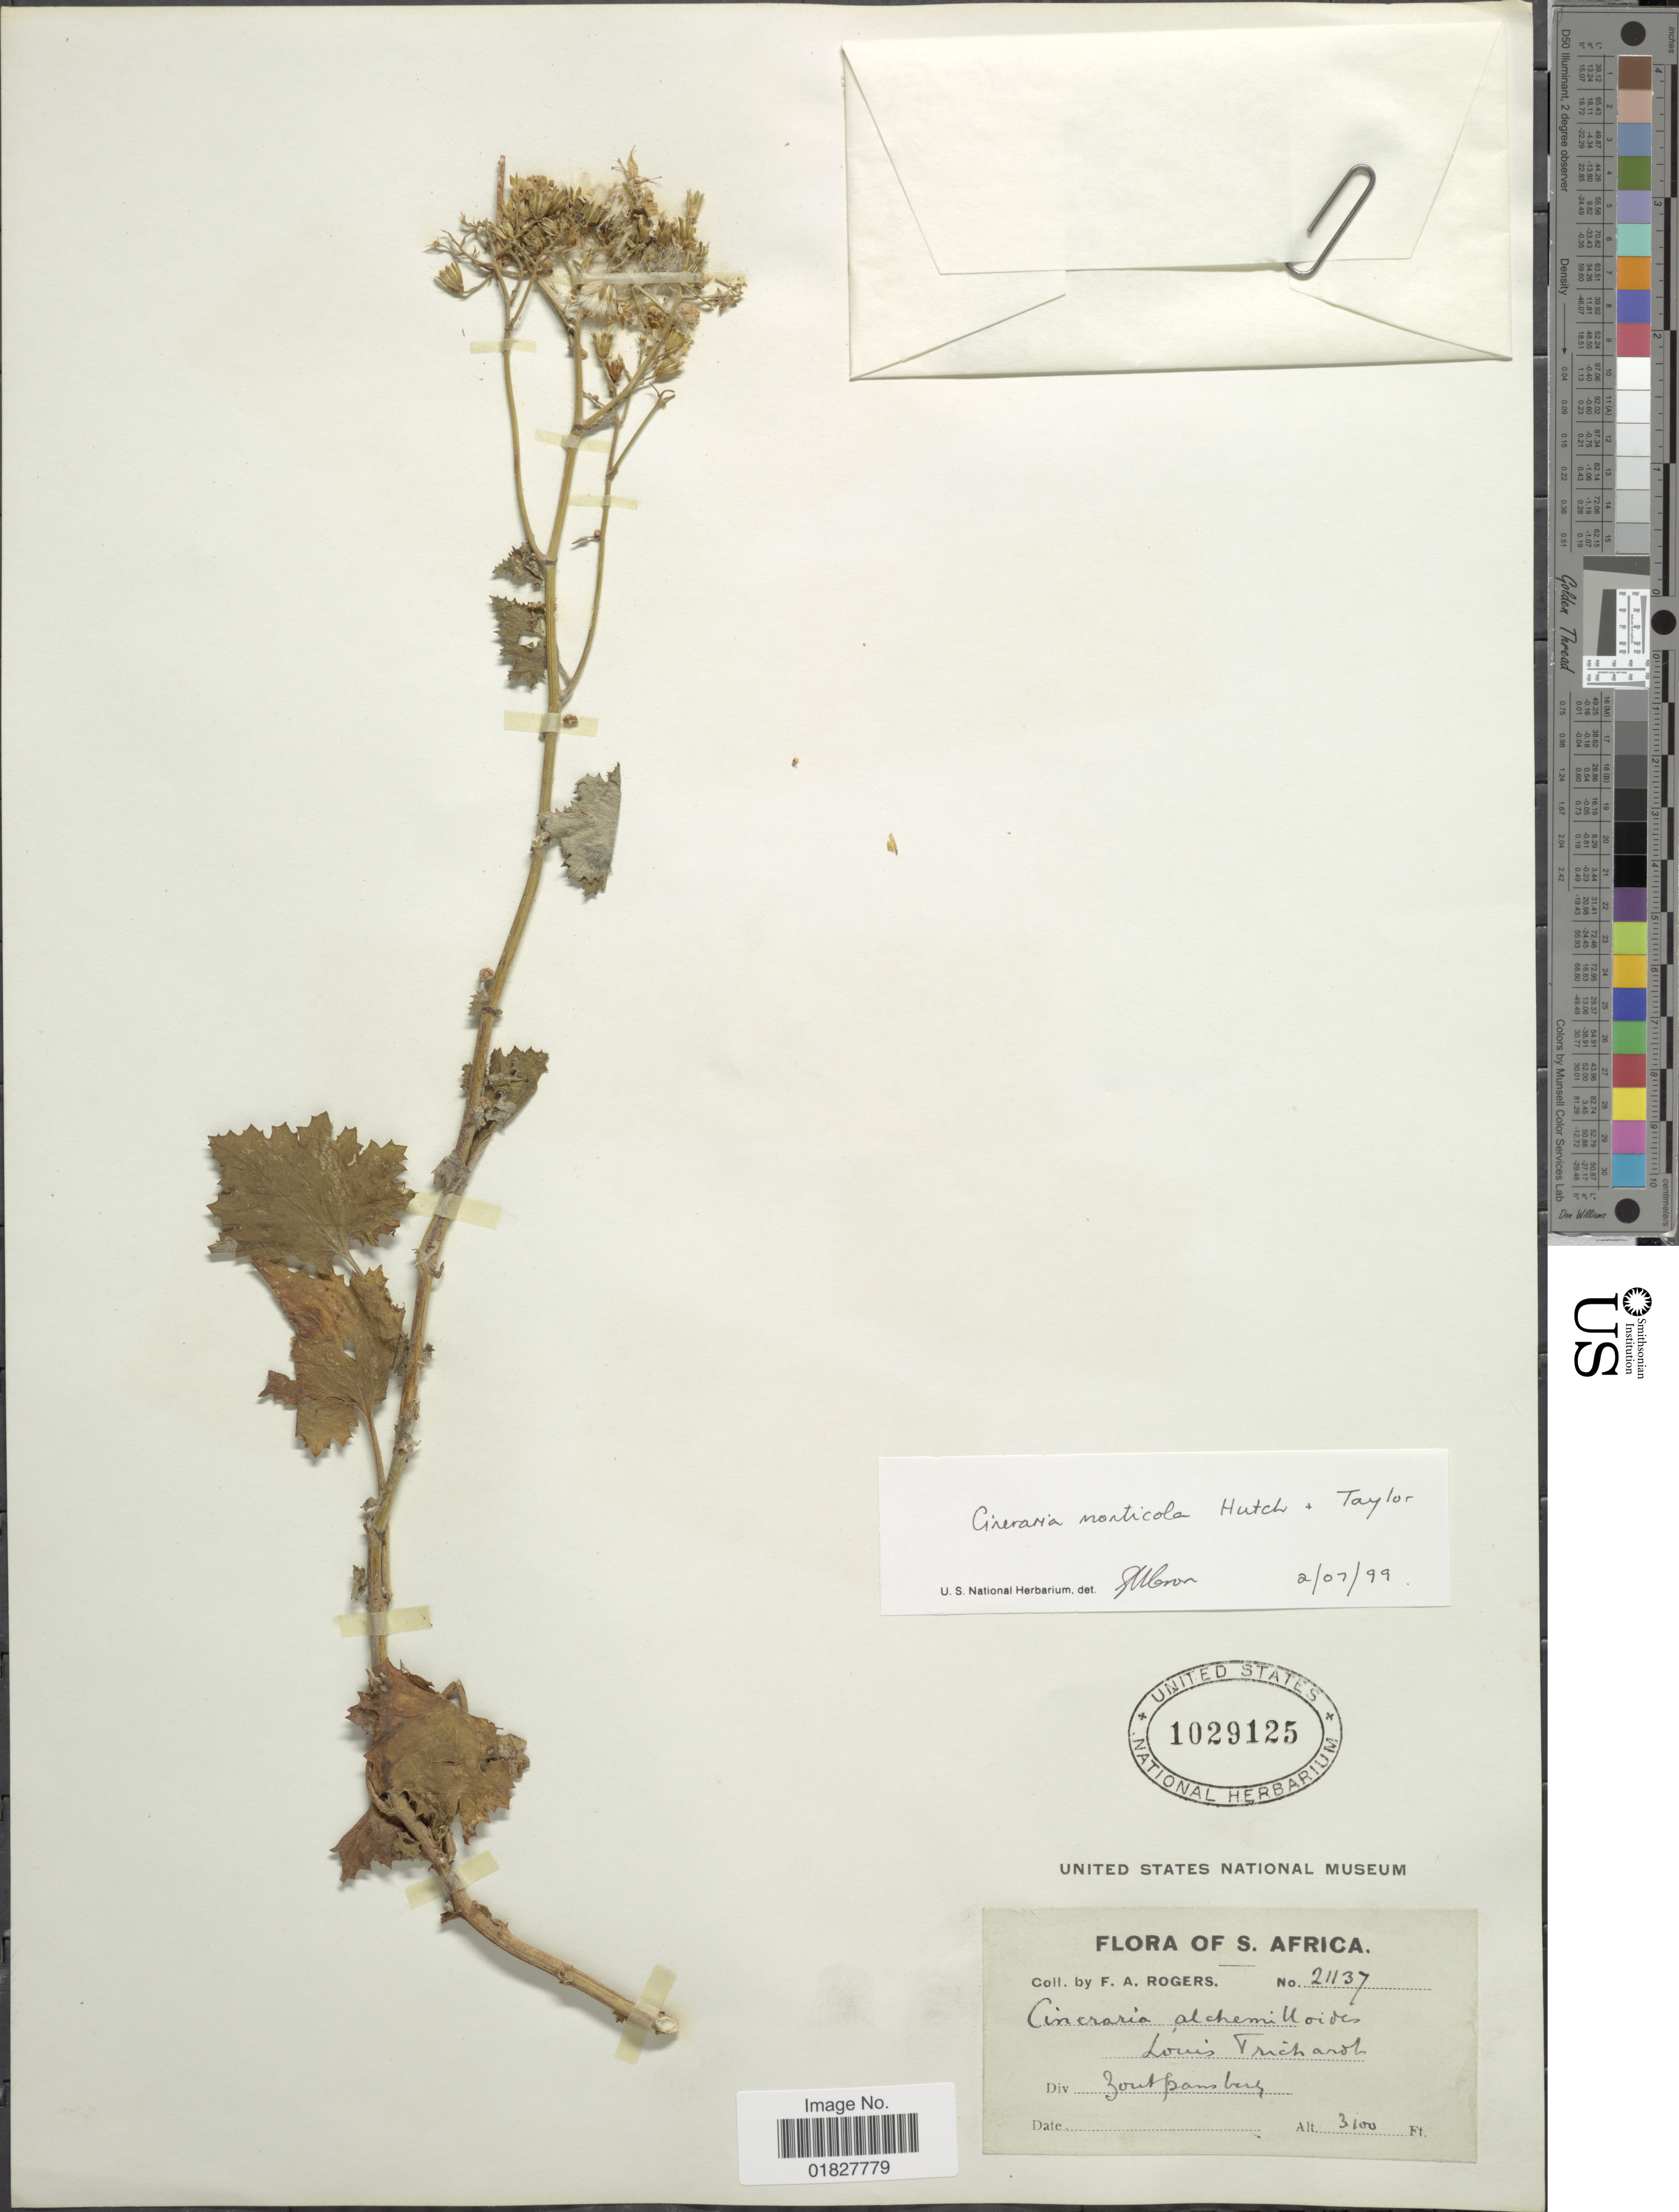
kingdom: Plantae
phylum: Tracheophyta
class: Magnoliopsida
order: Asterales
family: Asteraceae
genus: Cineraria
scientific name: Cineraria monticola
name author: Hutch.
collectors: F. A. Rogers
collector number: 21137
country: South Africa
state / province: Limpopo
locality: Louis Trichardt, Zoutpansberg [Soutpansberg], S. Africa.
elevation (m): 945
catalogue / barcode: US 1029125